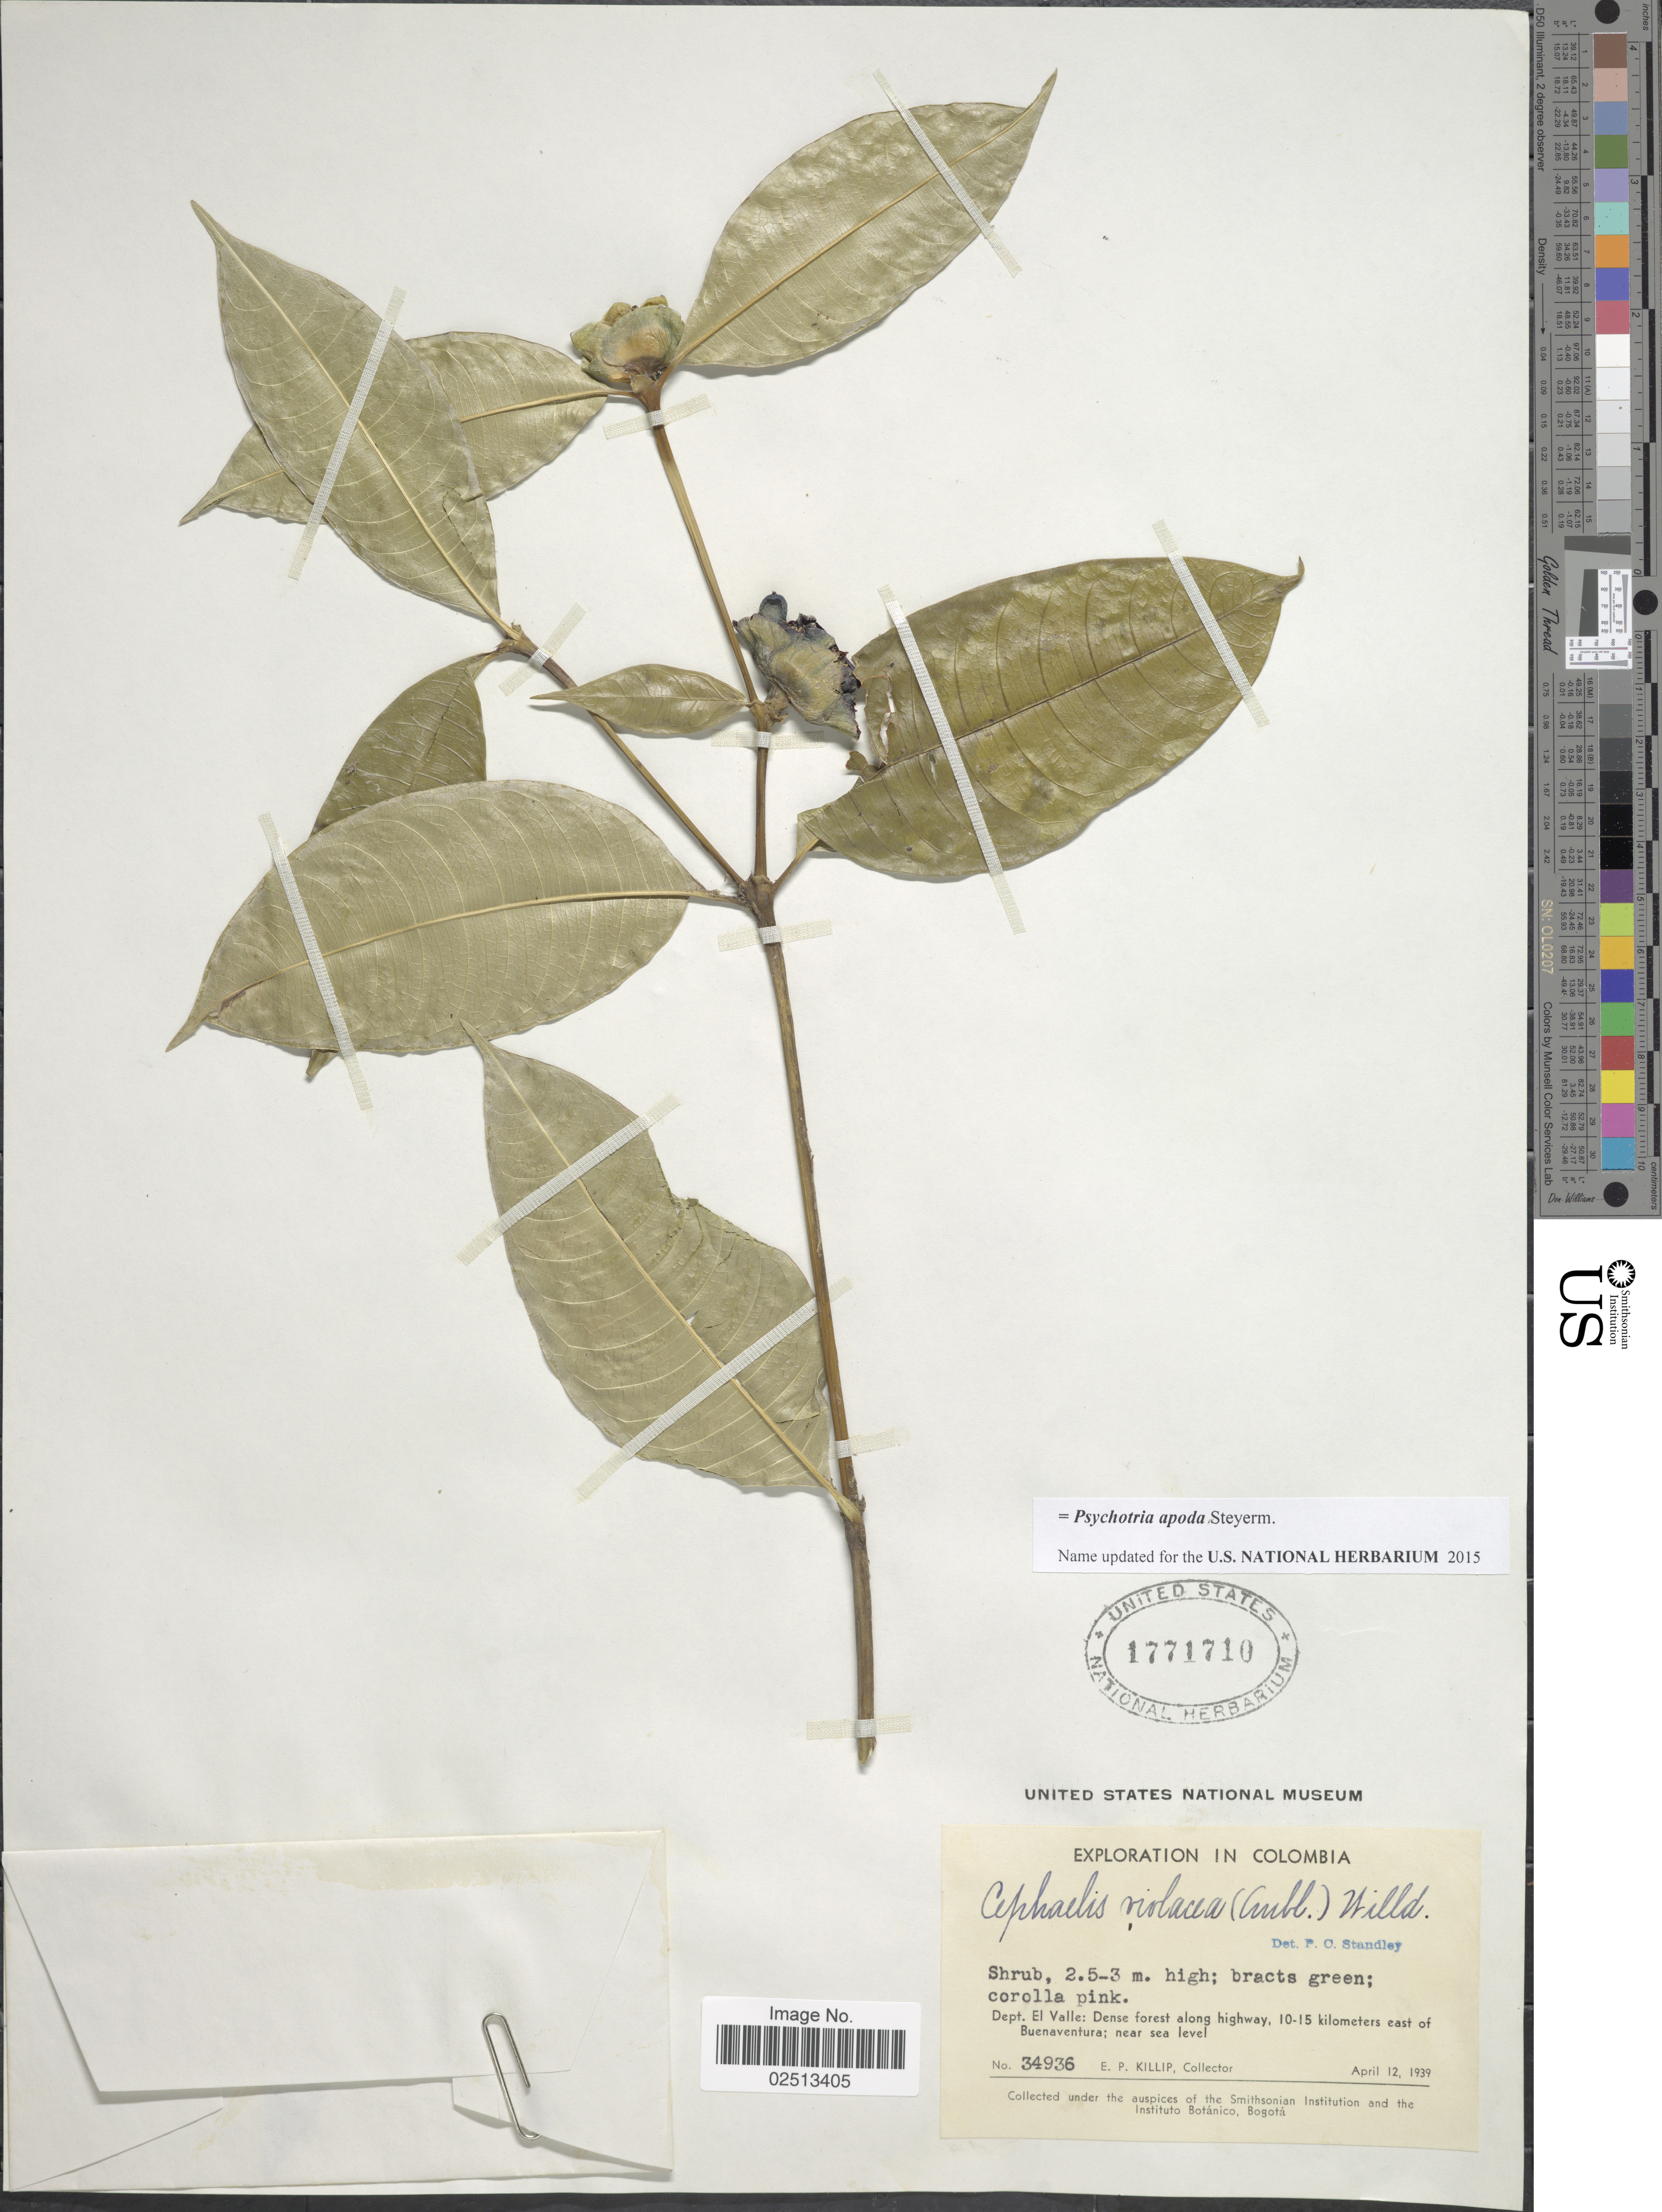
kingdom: Plantae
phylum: Tracheophyta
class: Magnoliopsida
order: Gentianales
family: Rubiaceae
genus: Psychotria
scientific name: Psychotria apoda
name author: Steyerm.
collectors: E. P. Killip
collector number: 34936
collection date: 1939-04-12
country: Colombia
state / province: Valle del Cauca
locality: Dept. El Valle: Dense forest along highway, 10-15 kilometers east of Buenaventura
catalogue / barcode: US 1771710